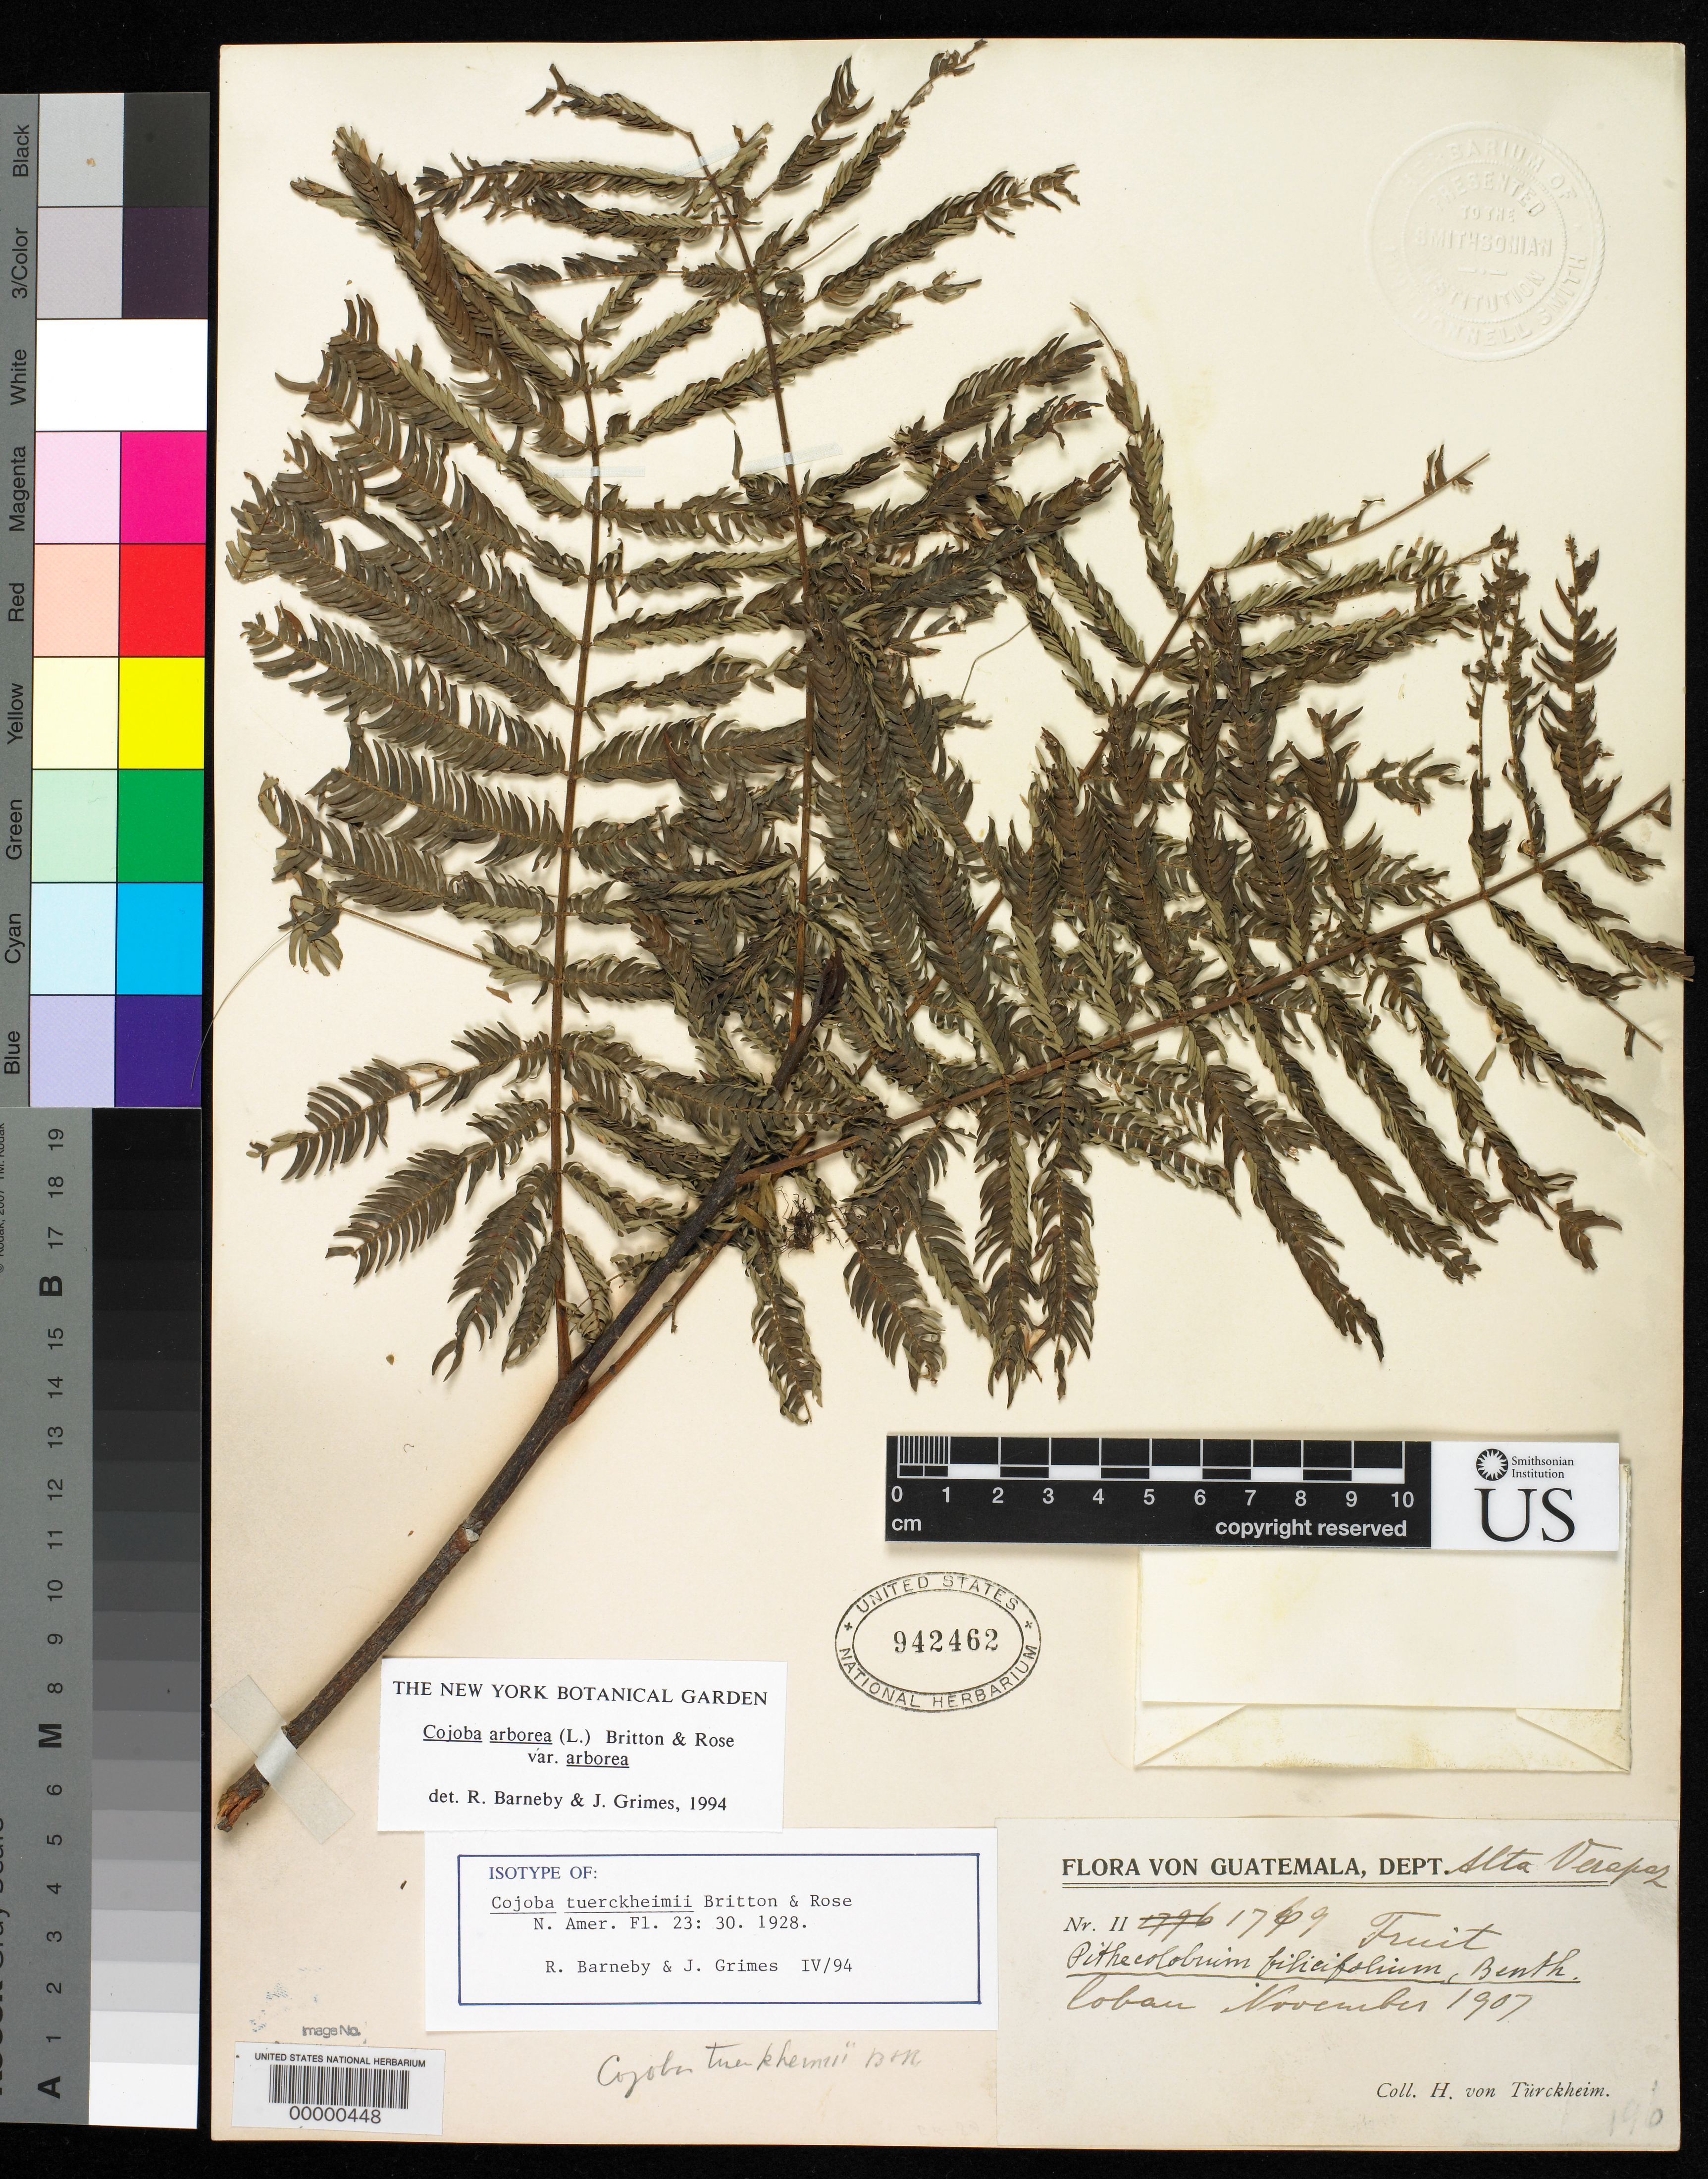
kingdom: Plantae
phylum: Tracheophyta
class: Magnoliopsida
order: Fabales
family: Fabaceae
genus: Cojoba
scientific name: Cojoba tuerckheimii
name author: Britton & Rose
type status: Isolectotype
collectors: H. von Türckheim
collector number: II 1769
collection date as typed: Nov 1907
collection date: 1907-11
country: Guatemala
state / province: Alta Verapaz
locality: Cobán.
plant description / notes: Specimen ex John Donnell Smith herbarium. Of 3 sheets at US (none clearly the holotype), USNH 942462 annotated (1994) and cited (1997) by Barneby & Grimes as "holotype".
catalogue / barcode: US 942462